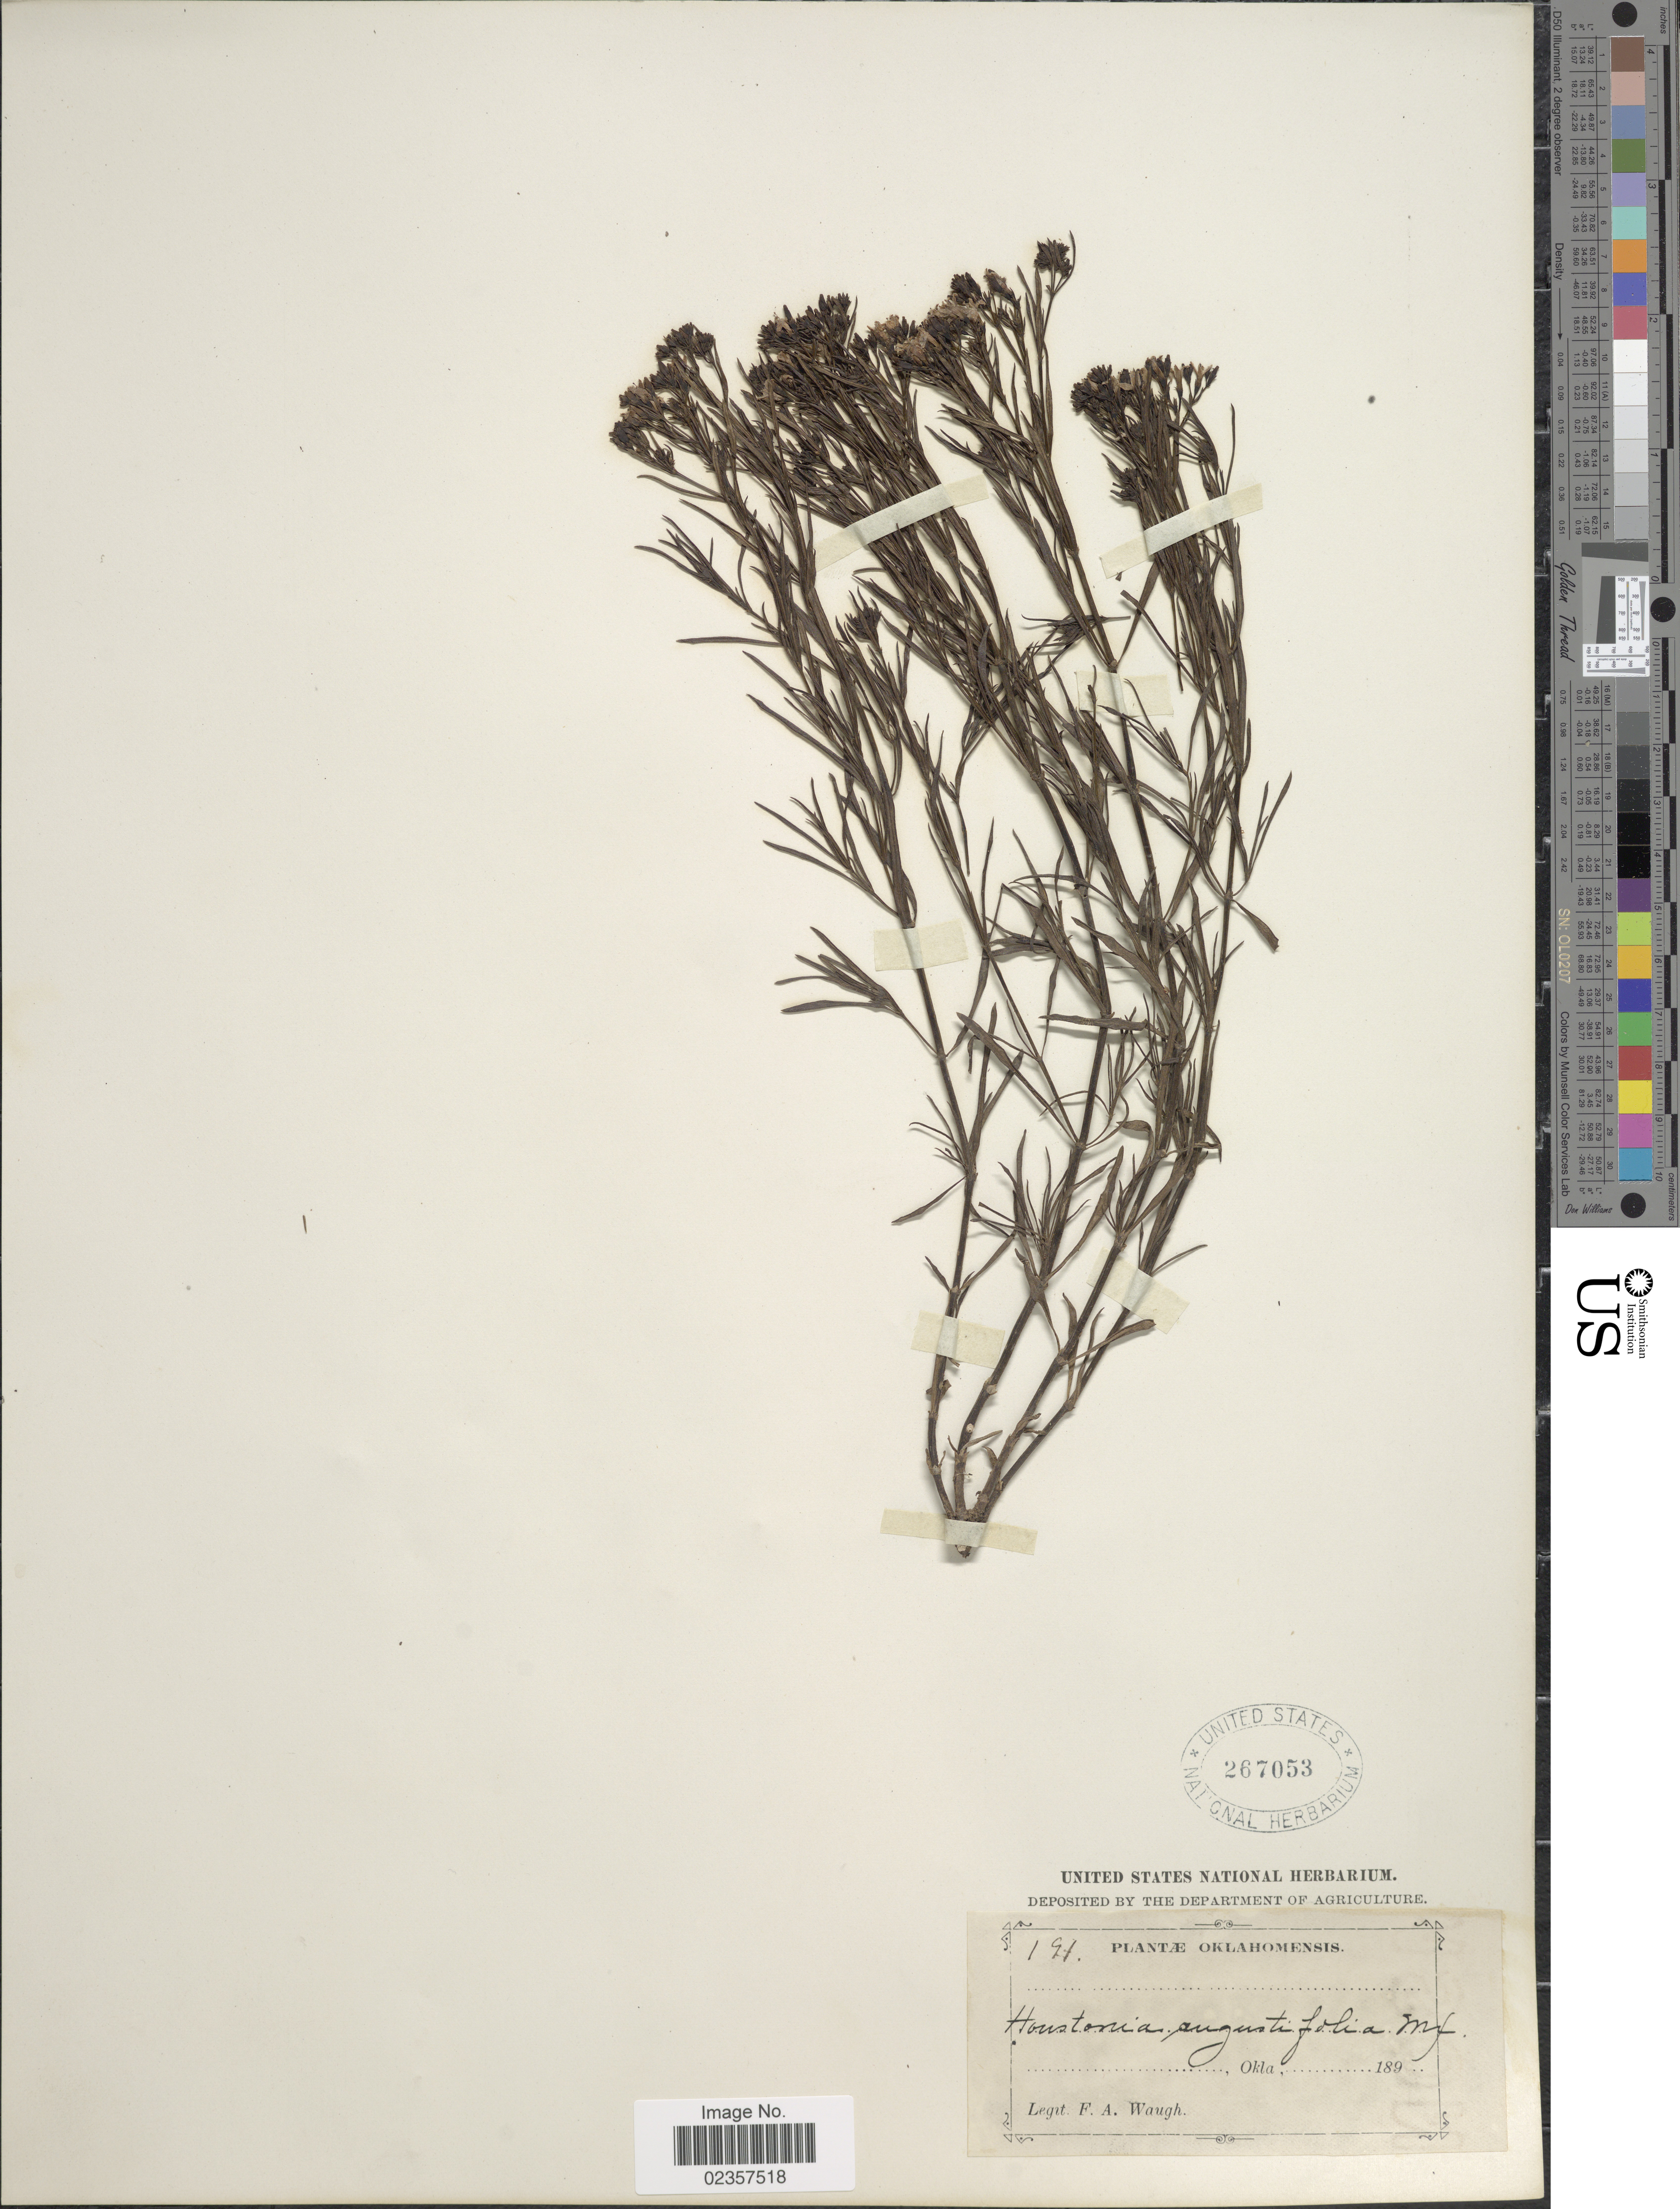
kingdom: Plantae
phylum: Tracheophyta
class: Magnoliopsida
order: Gentianales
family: Rubiaceae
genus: Houstonia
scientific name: Houstonia nigricans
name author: (Lam.) Fernald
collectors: F. Waugh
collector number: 191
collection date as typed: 189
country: United States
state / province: Oklahoma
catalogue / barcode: US 267053